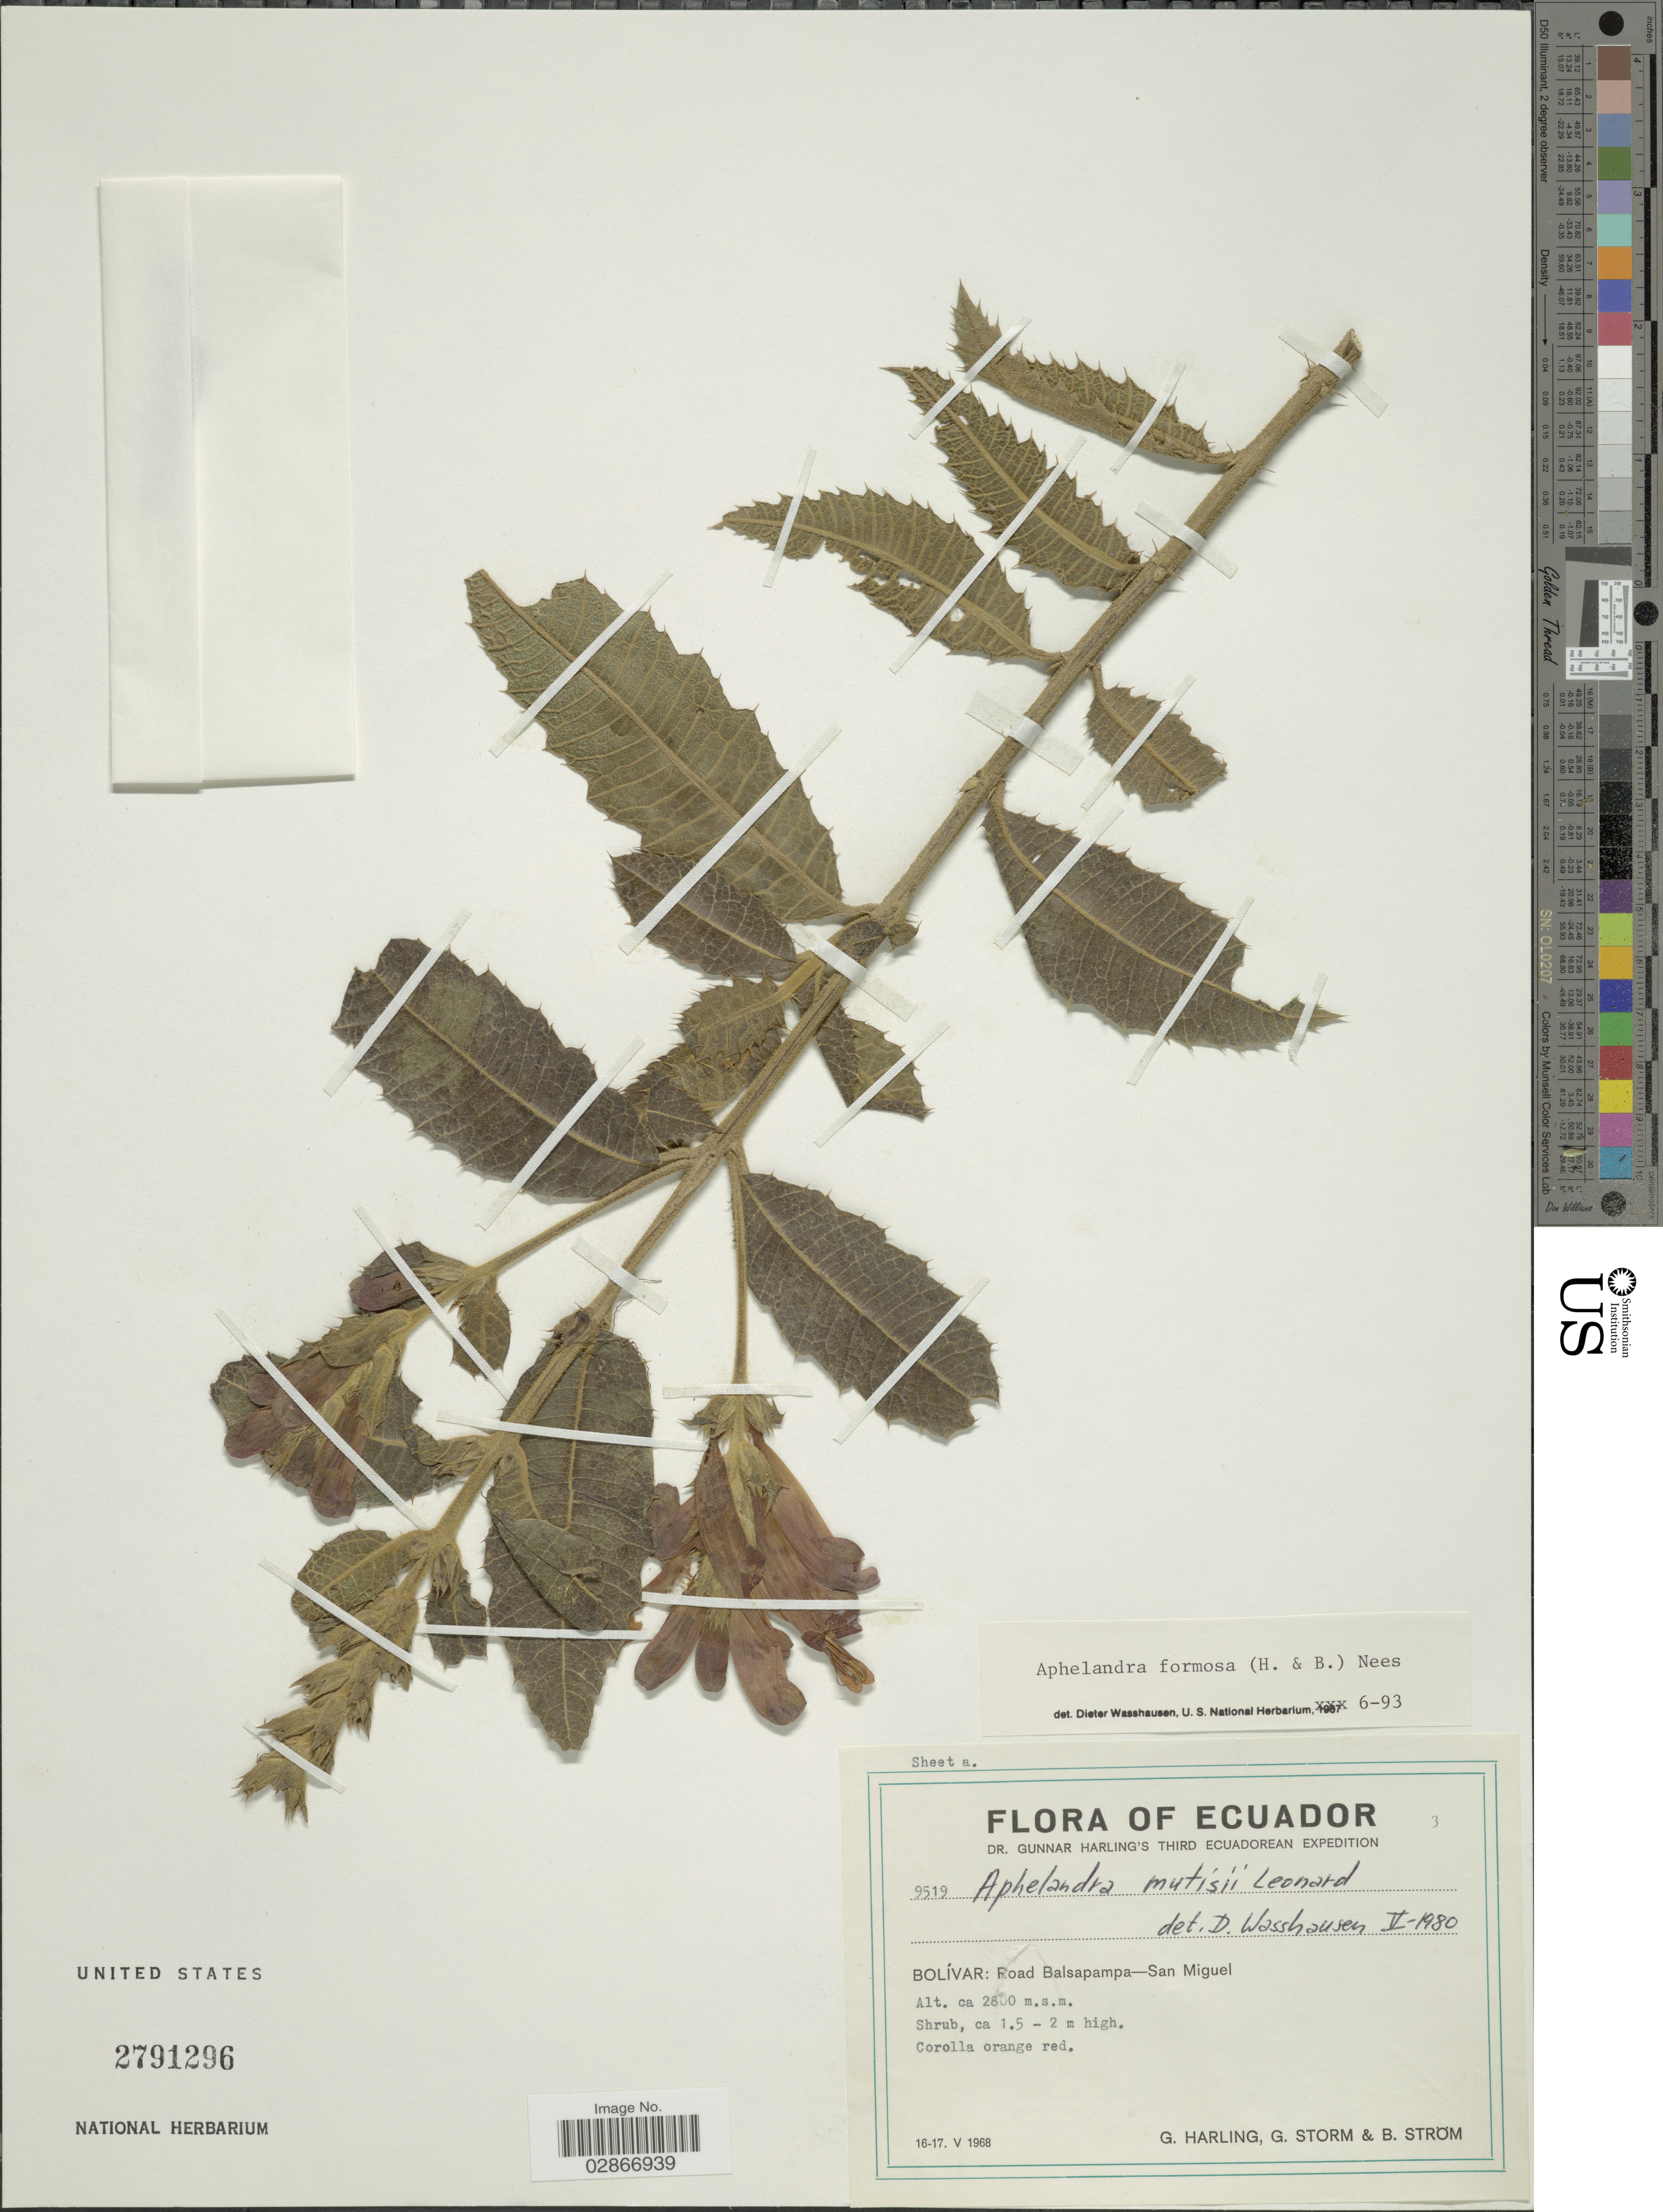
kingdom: Plantae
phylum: Tracheophyta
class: Magnoliopsida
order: Lamiales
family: Acanthaceae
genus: Aphelandra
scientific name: Aphelandra formosa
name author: (Humb. & Bonpl.) Nees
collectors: G. Harling, G. Storm & B. Ström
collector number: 9519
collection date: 1968-05-16/1968-05-17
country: Ecuador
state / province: Bolívar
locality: Road Balsapampa-San Miguel.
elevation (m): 2800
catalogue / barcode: US 2791296